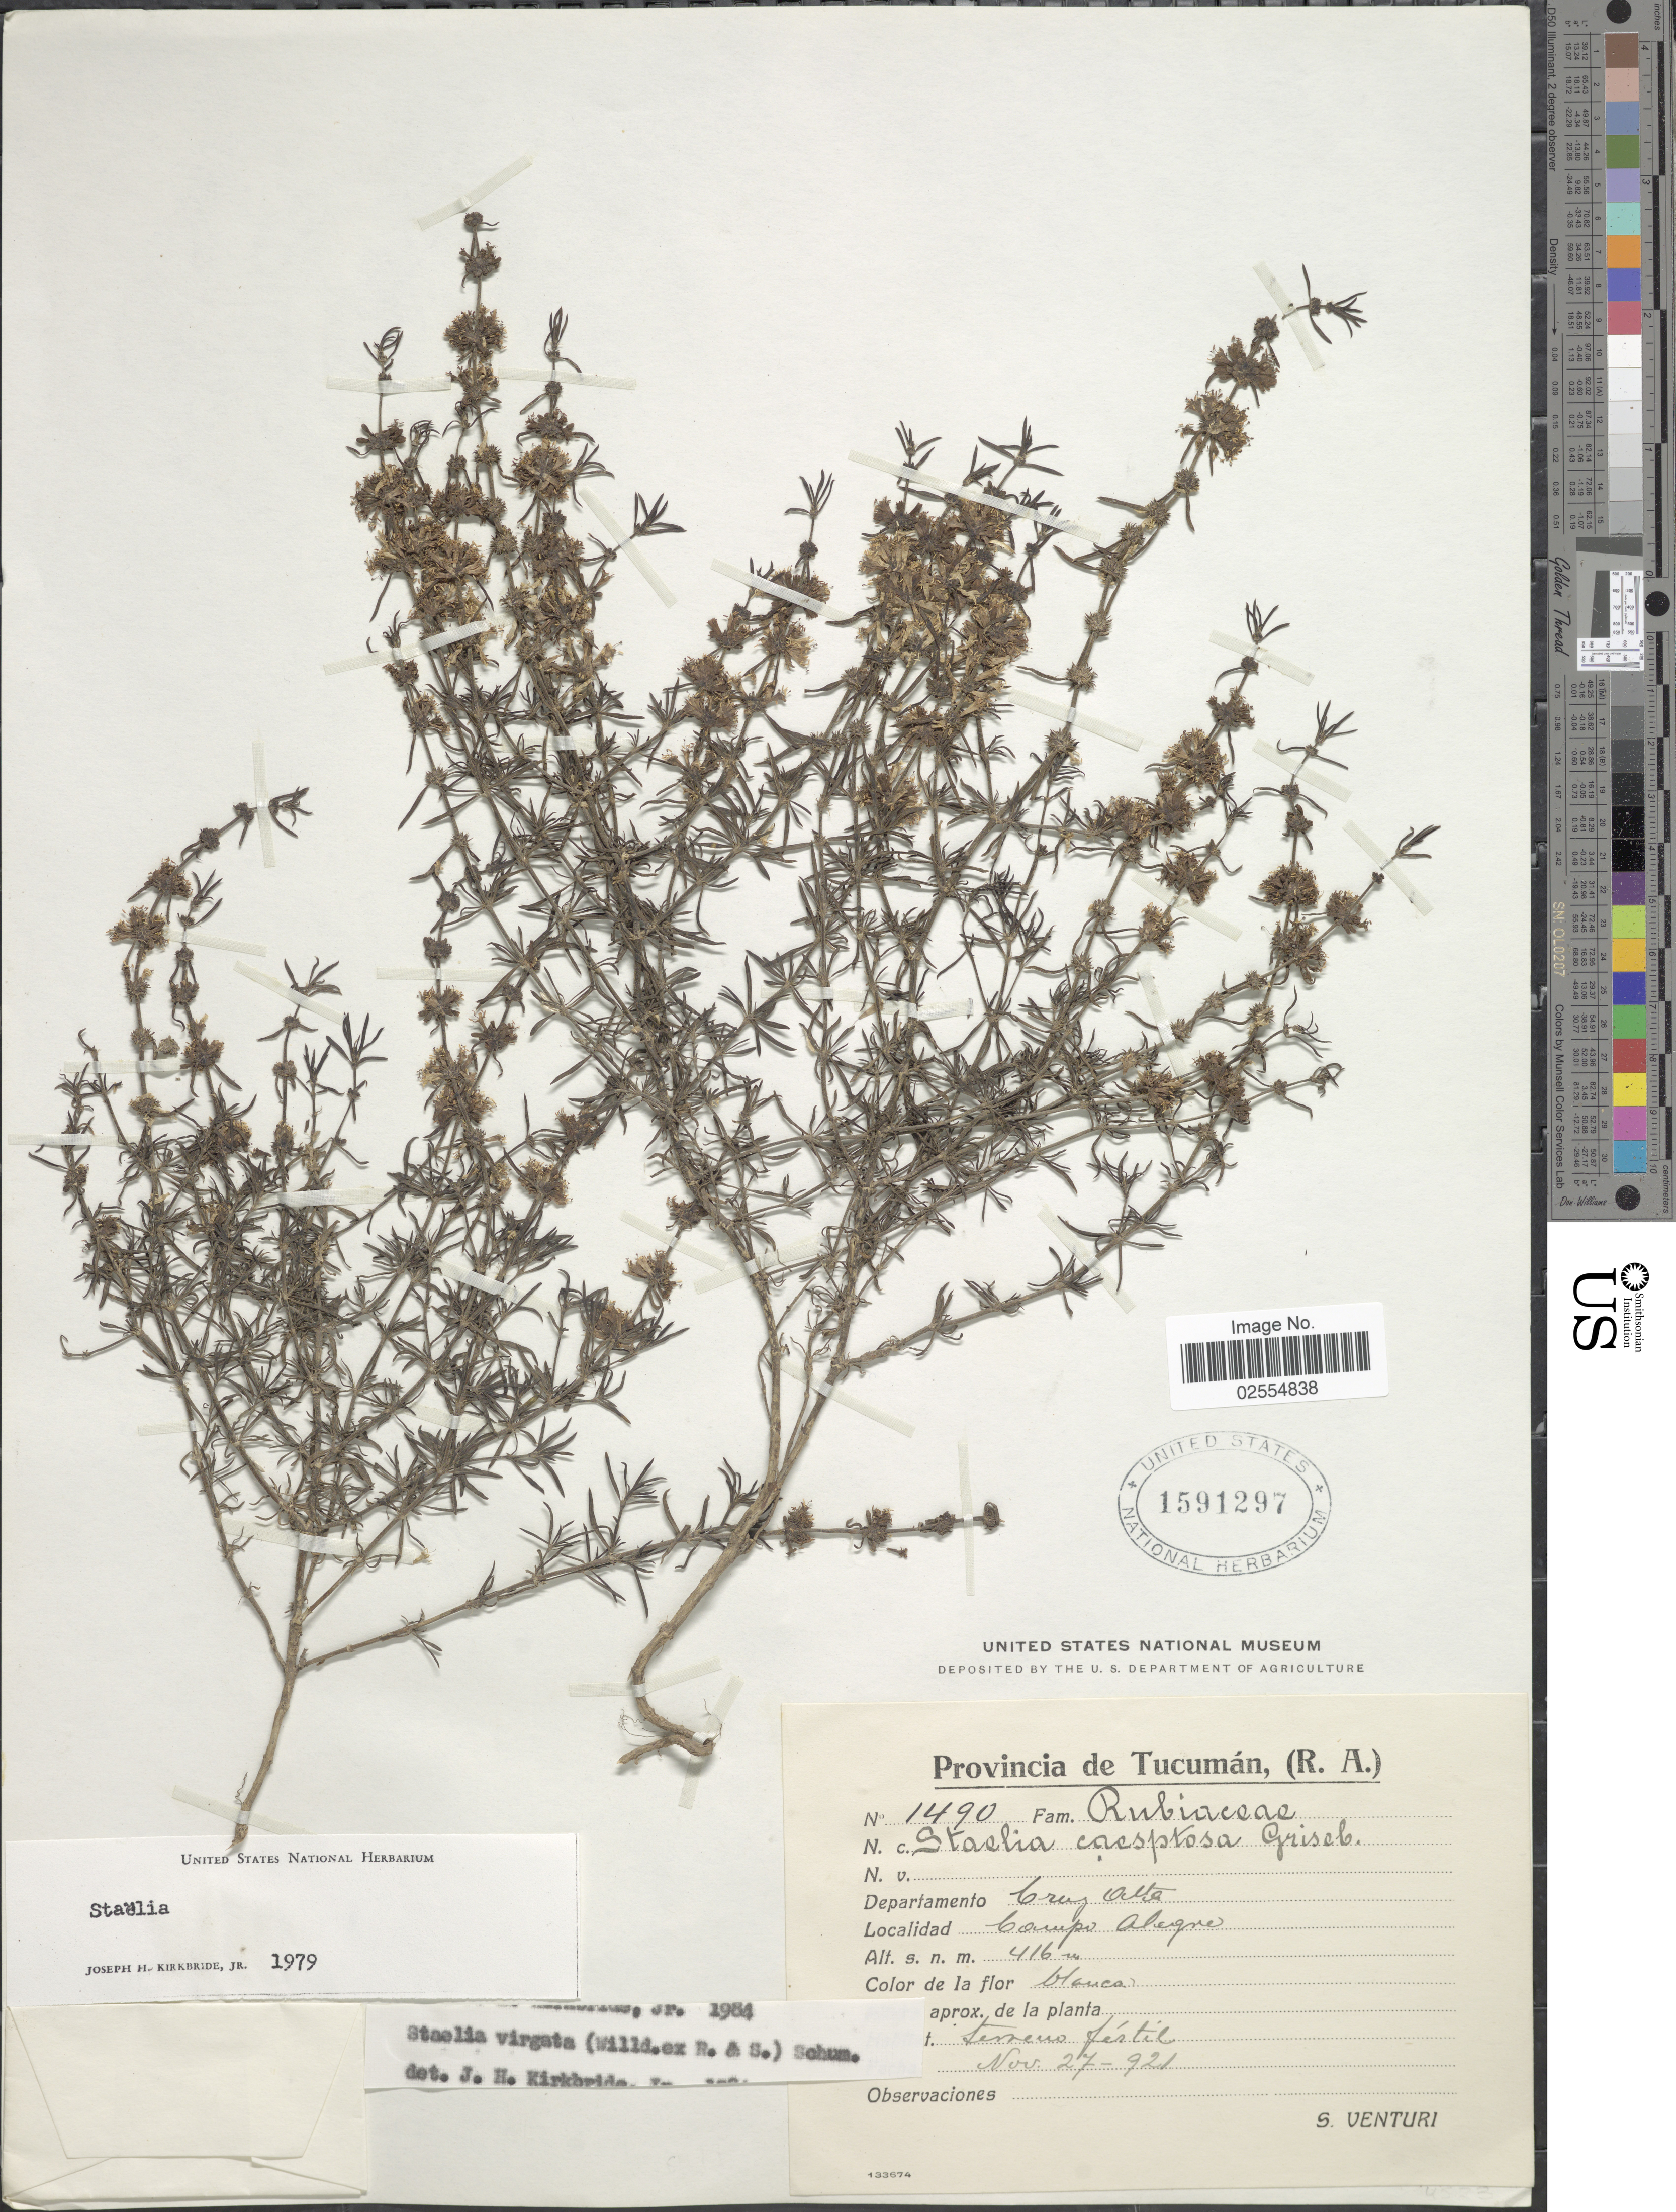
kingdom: Plantae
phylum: Tracheophyta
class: Magnoliopsida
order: Gentianales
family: Rubiaceae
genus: Staelia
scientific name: Staelia virgata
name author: (Link ex Roem. & Schult.) K. Schum.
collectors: S. Venturi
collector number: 1490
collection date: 1921-11-27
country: Argentina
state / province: Tucuman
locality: Departamento Cruz Alta. Campo Alegre.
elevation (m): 416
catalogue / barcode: US 1591297